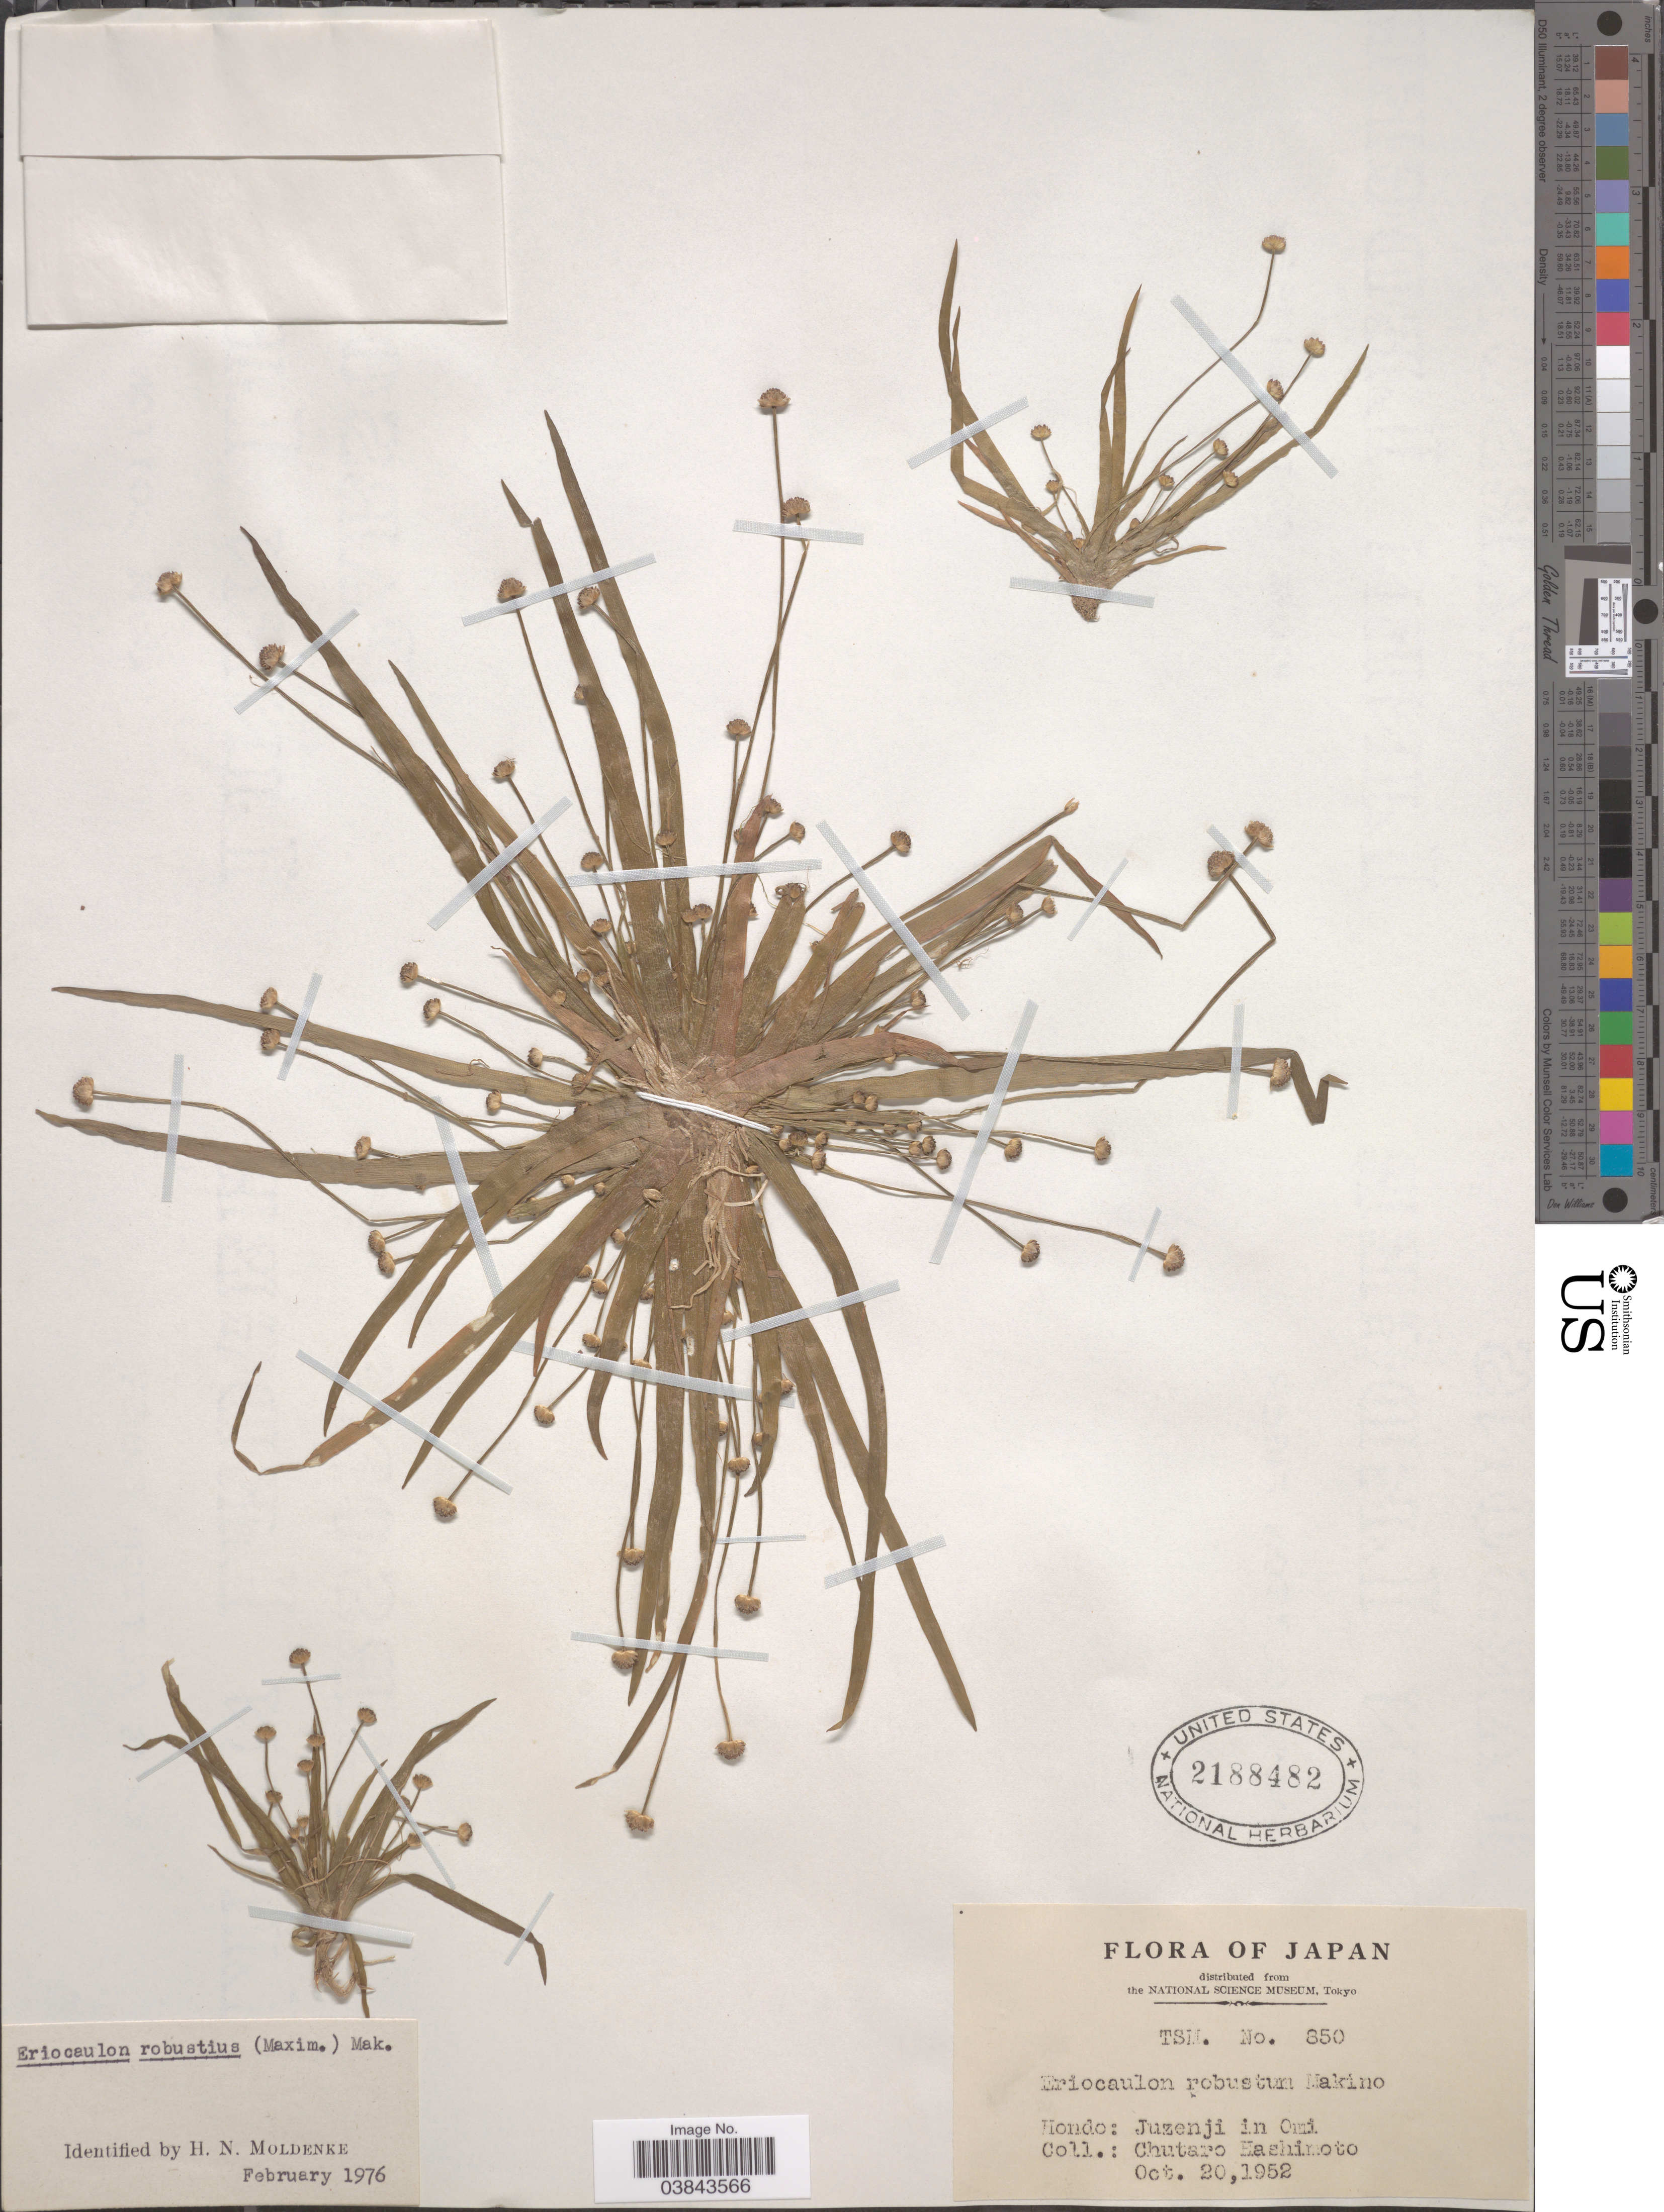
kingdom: Plantae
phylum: Tracheophyta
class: Liliopsida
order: Poales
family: Eriocaulaceae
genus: Eriocaulon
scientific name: Eriocaulon robustium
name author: (Maxim.) Makino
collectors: C. Hashimoto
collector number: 850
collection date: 1952-10-20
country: Japan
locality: Hondo: Juzenji in Omi.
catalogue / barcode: US 2188482